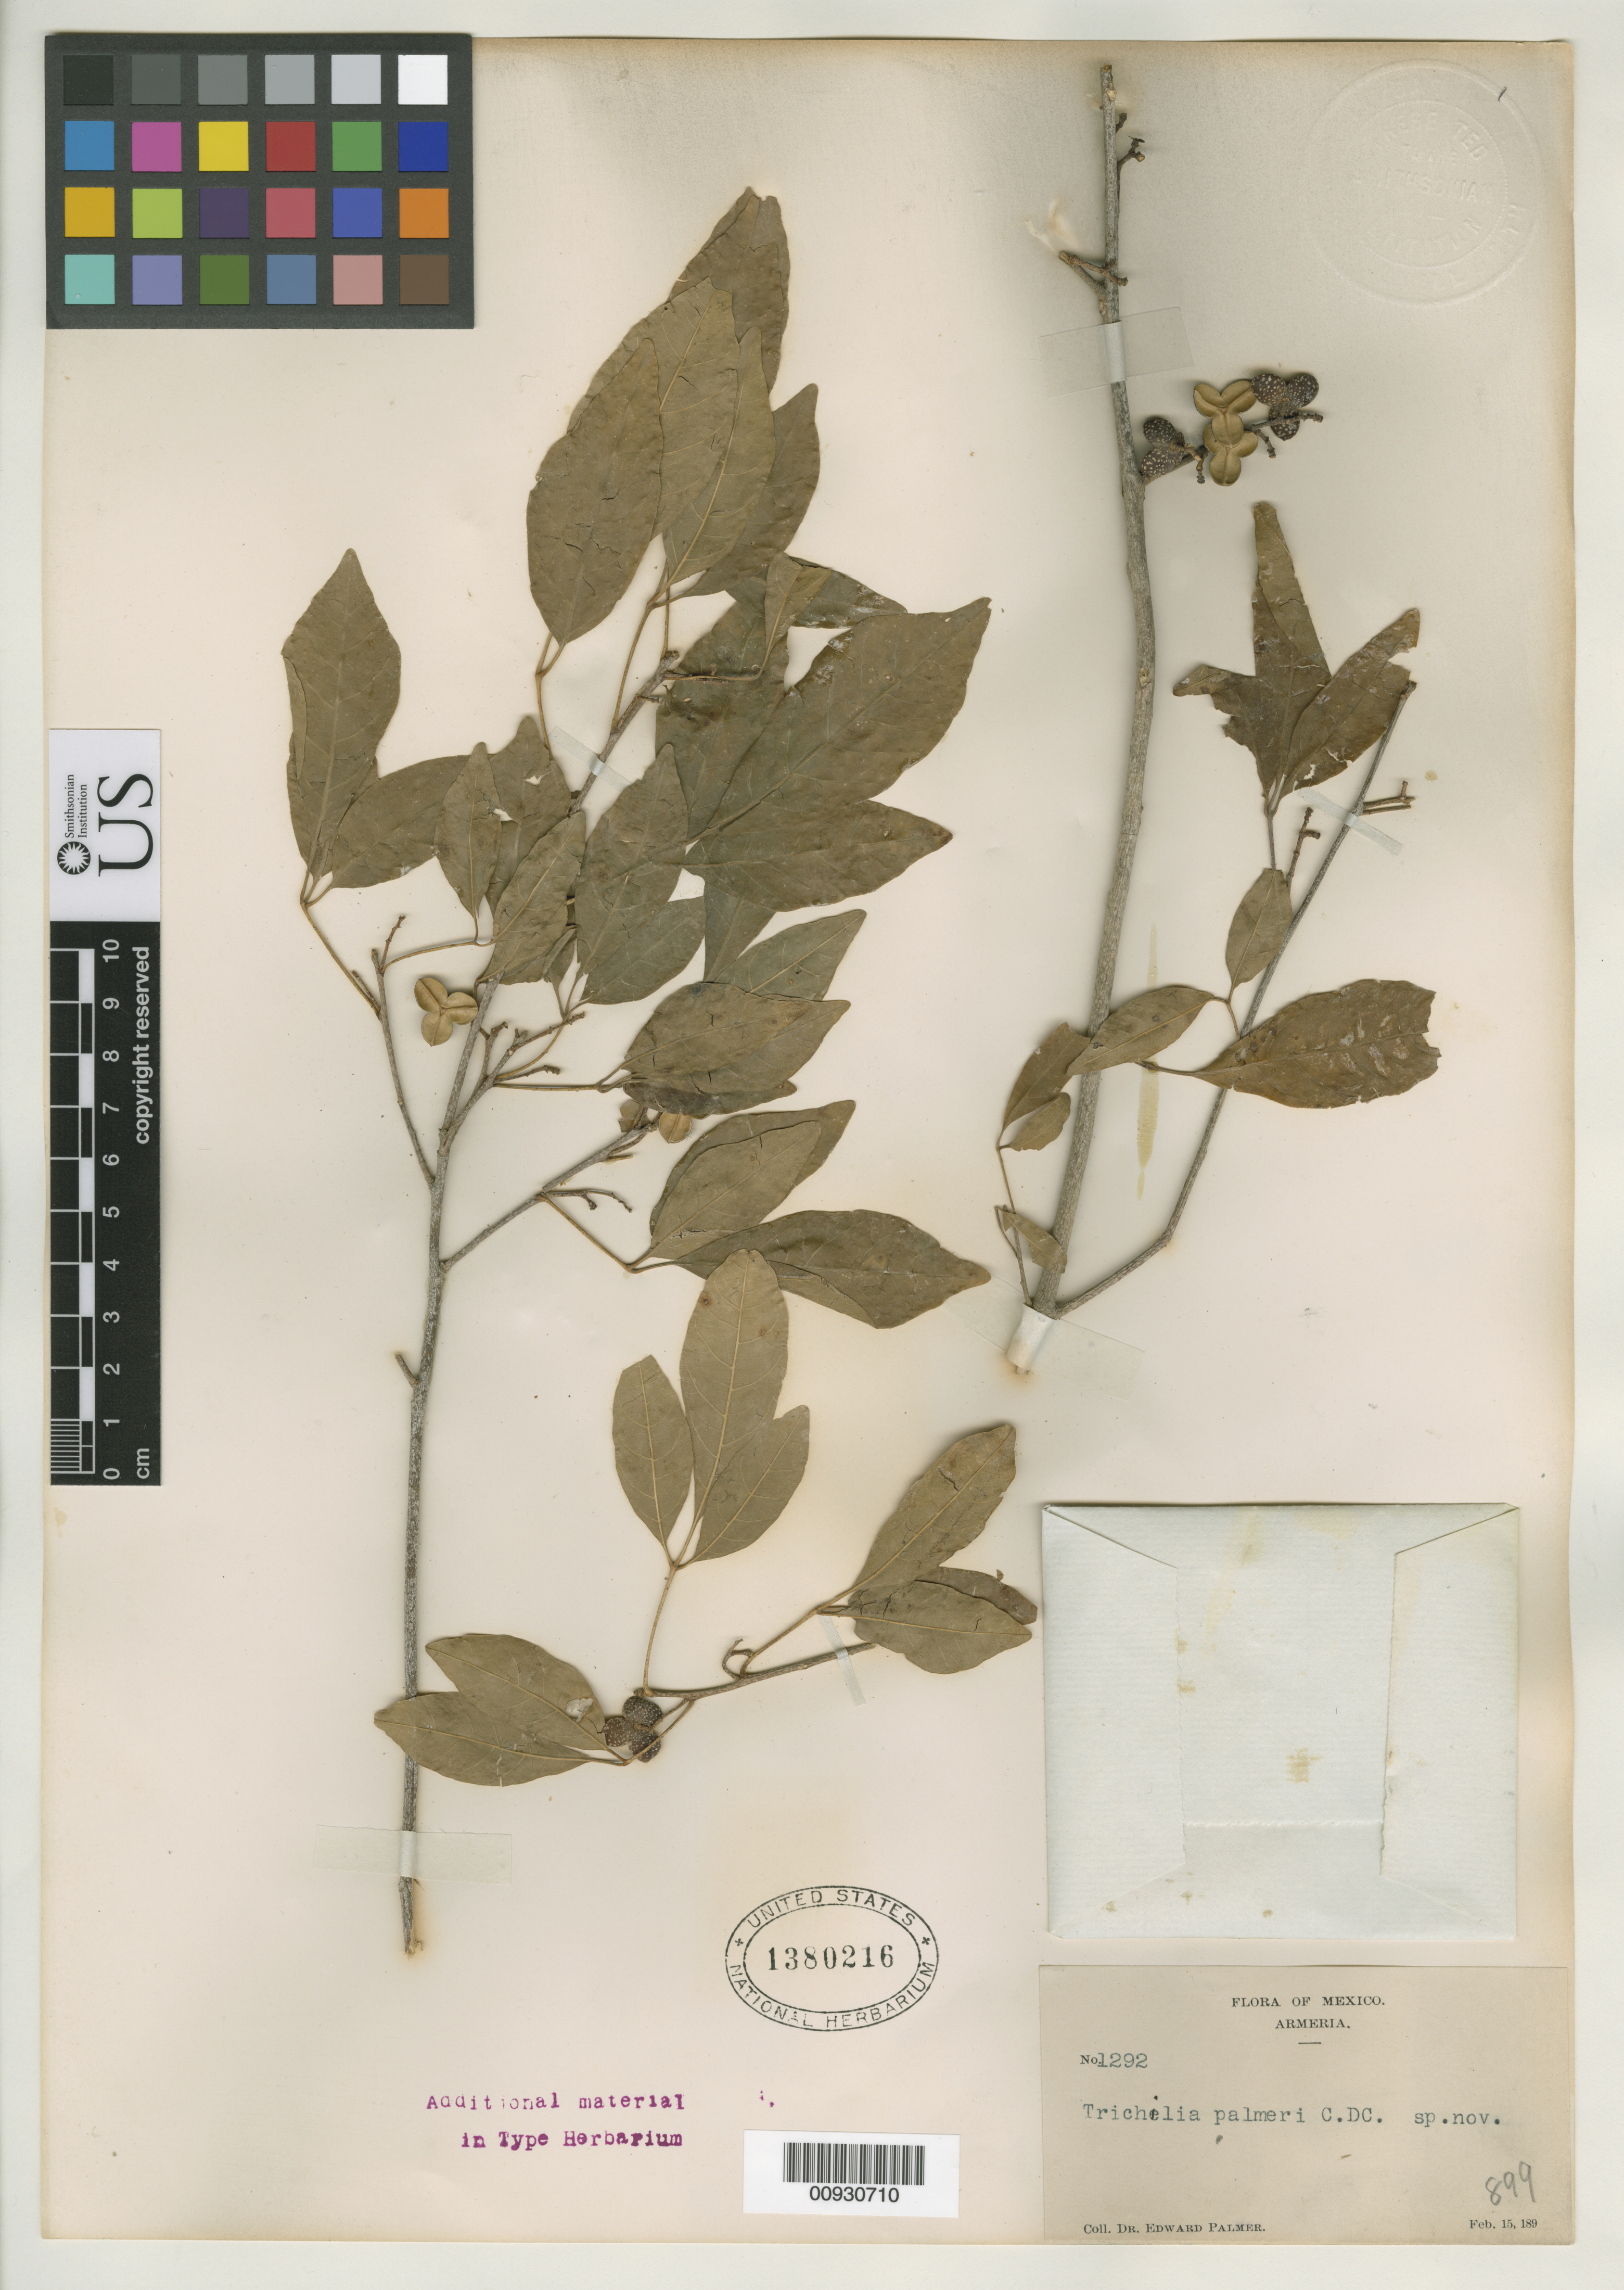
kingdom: Plantae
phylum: Tracheophyta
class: Magnoliopsida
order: Sapindales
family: Meliaceae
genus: Trichilia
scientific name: Trichilia palmeri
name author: C. DC.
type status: Isotype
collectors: E. Palmer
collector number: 1292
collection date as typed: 15 Feb 1891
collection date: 1891-02-15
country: Mexico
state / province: Colima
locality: Armeria.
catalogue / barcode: US 1380216